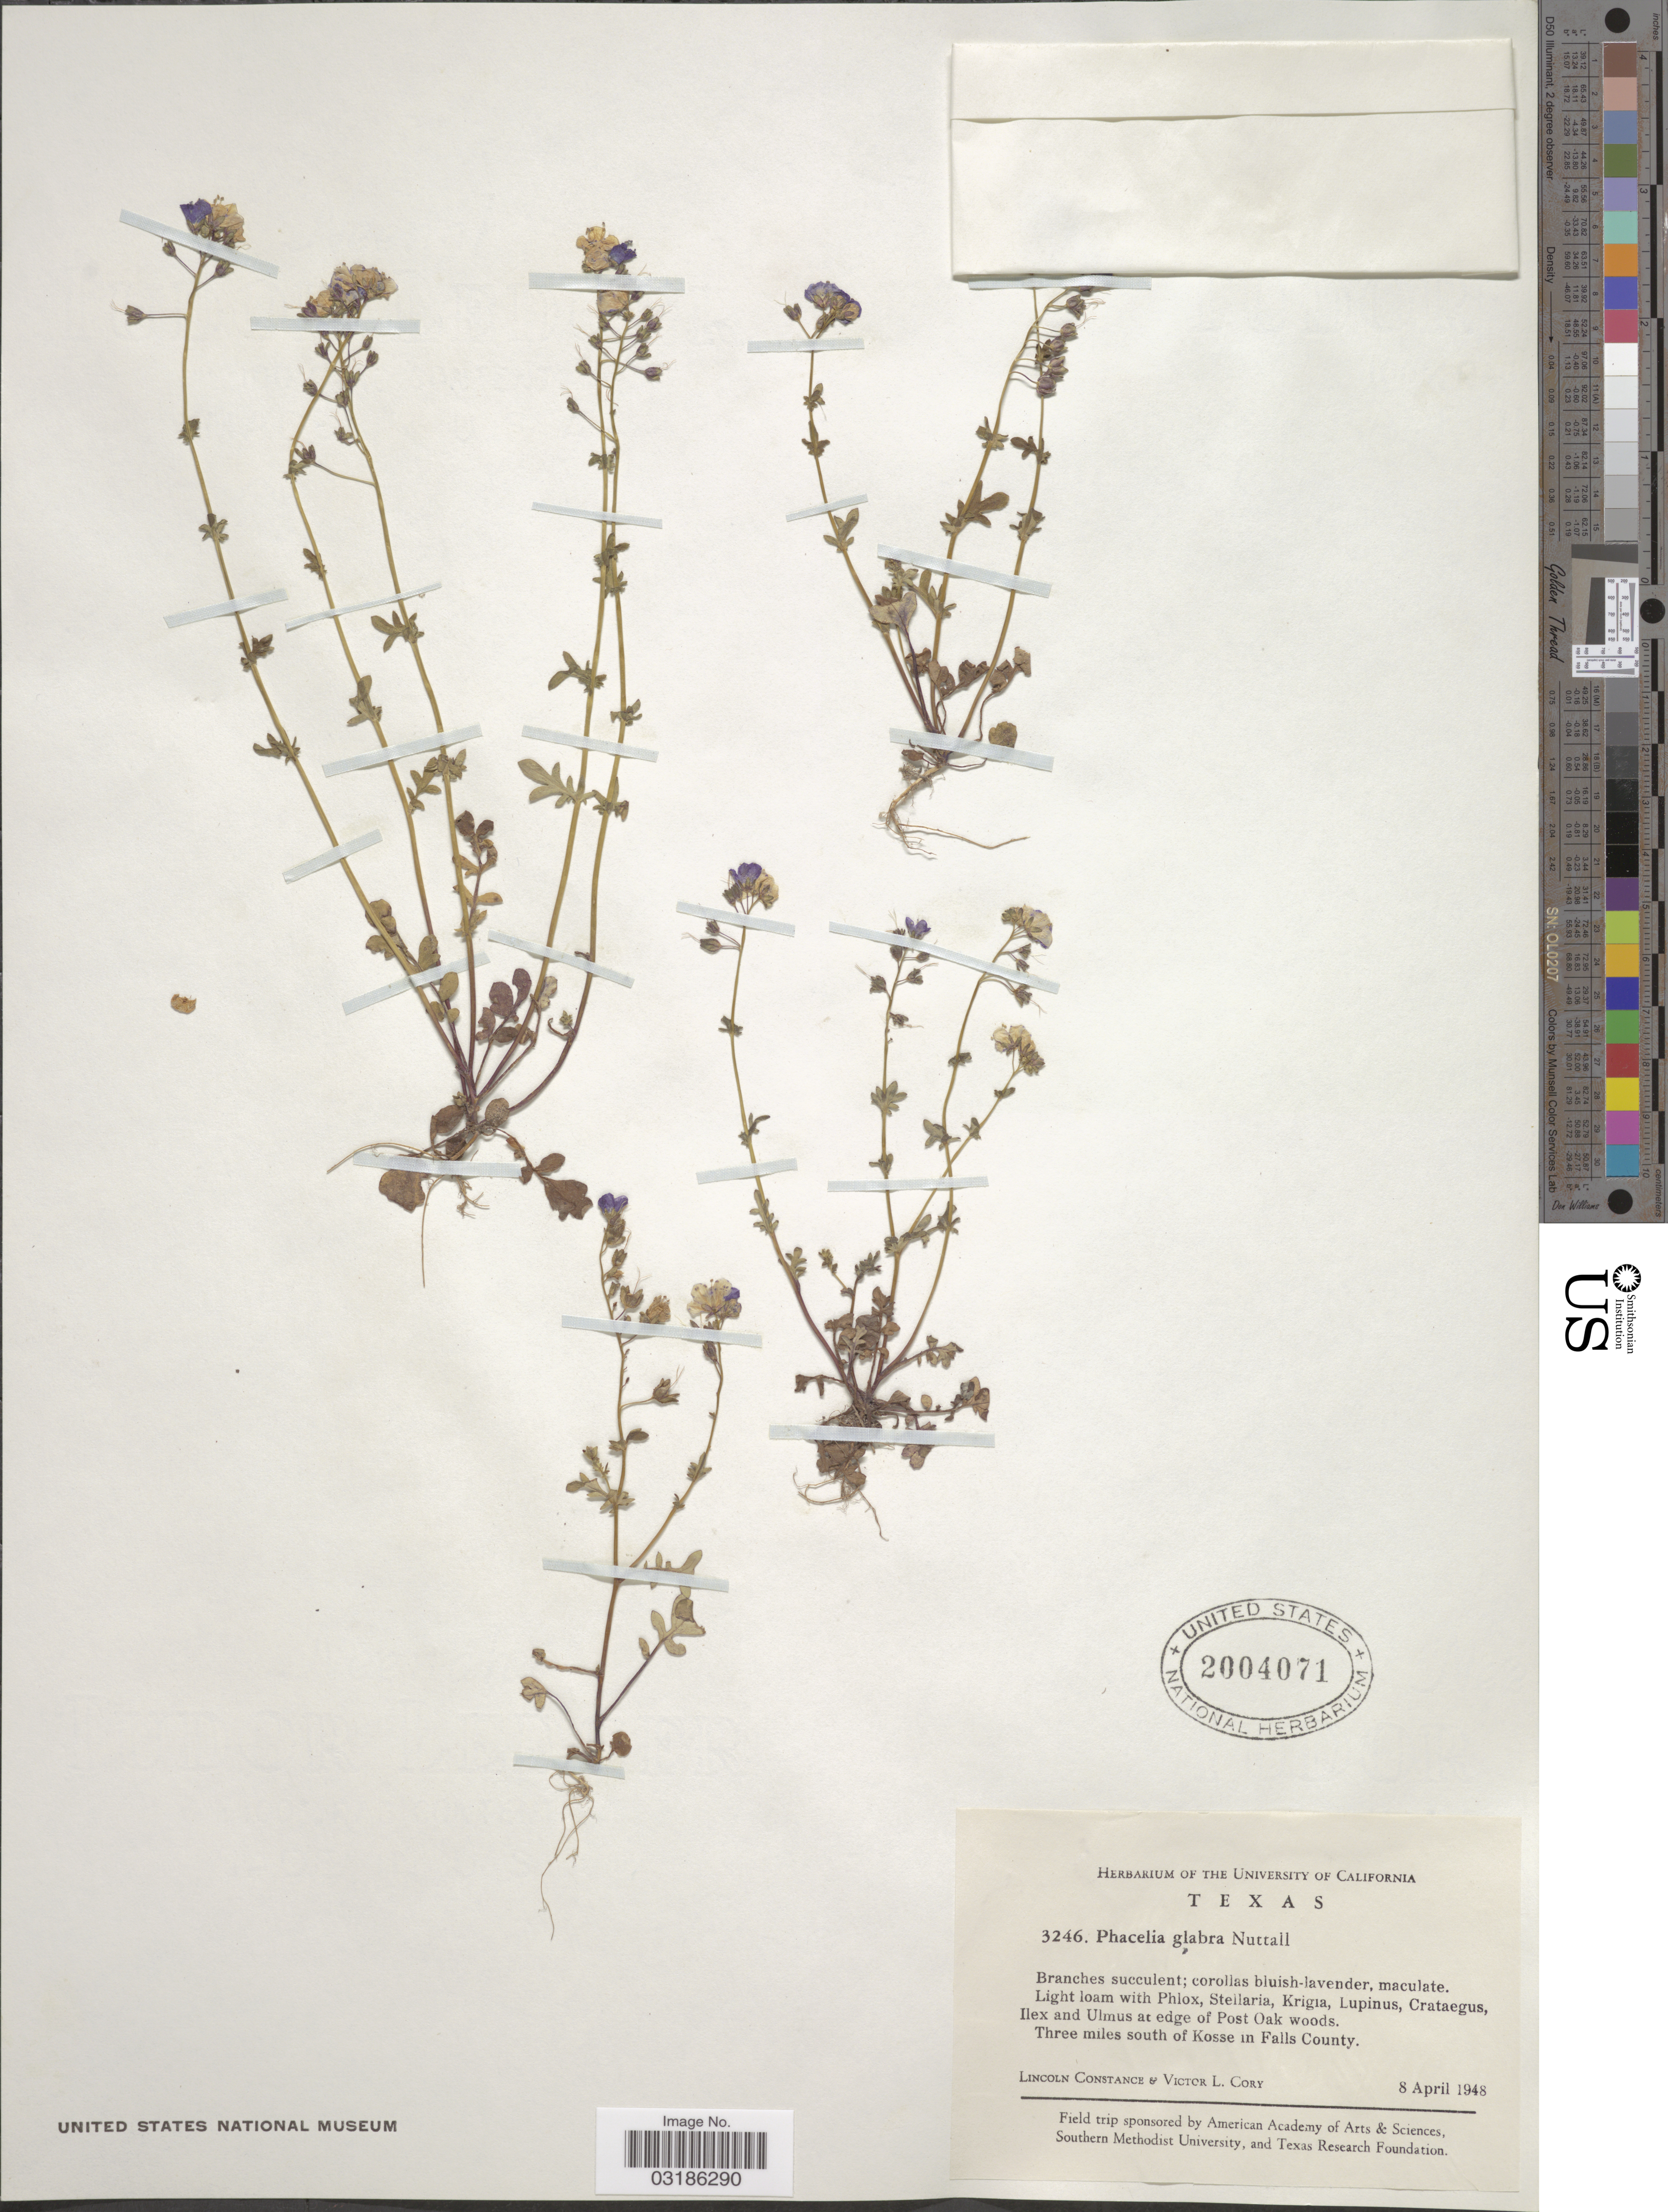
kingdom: Plantae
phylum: Tracheophyta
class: Magnoliopsida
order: Boraginales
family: Hydrophyllaceae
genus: Phacelia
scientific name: Phacelia glabra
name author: Nutt.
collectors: L. Constance & V. Cory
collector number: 3246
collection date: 1948-04-08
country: United States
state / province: Texas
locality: Three miles south of Kosse in Falls County.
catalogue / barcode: US 2004071